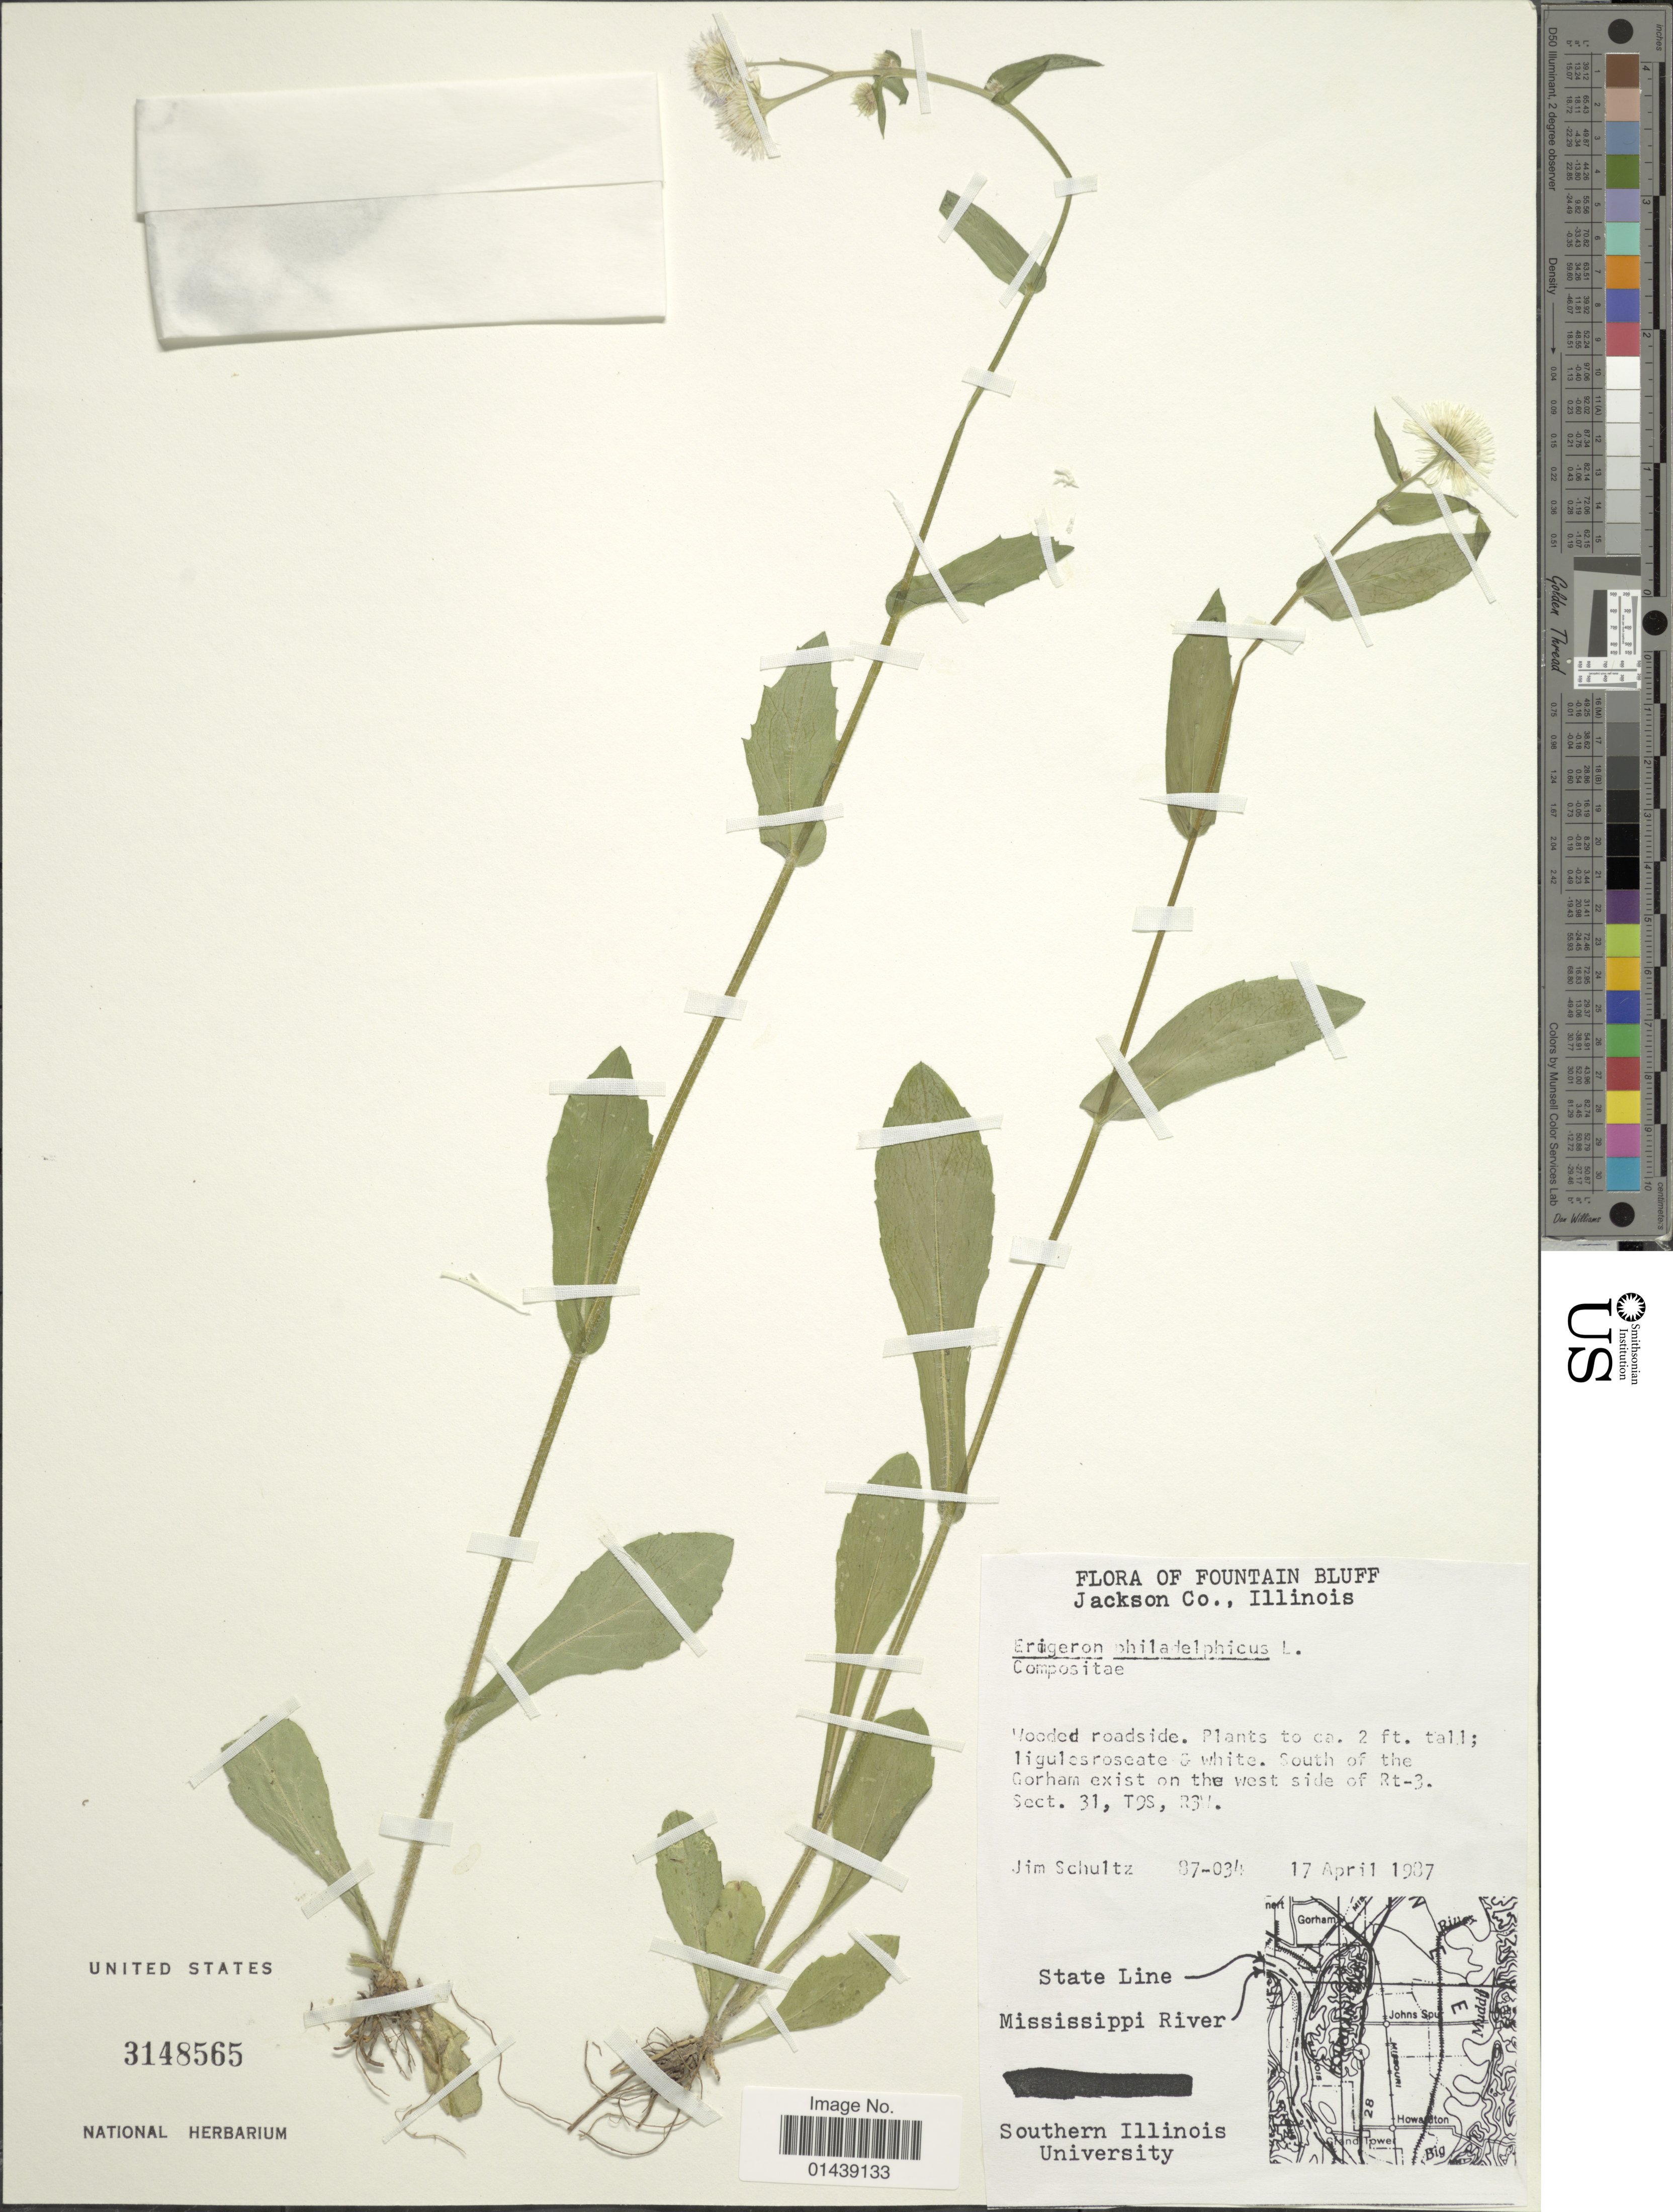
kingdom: Plantae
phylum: Tracheophyta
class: Magnoliopsida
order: Asterales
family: Asteraceae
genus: Erigeron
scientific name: Erigeron philadelphicus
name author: L.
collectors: J. Schultz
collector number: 97-034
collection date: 1987-04-17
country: United States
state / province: Illinois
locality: Fountain Bluff. Jackson Co. South of the Gorham exist of the west side of Rt-3. Sec. 31, T9S, R3W.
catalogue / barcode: US 3148565